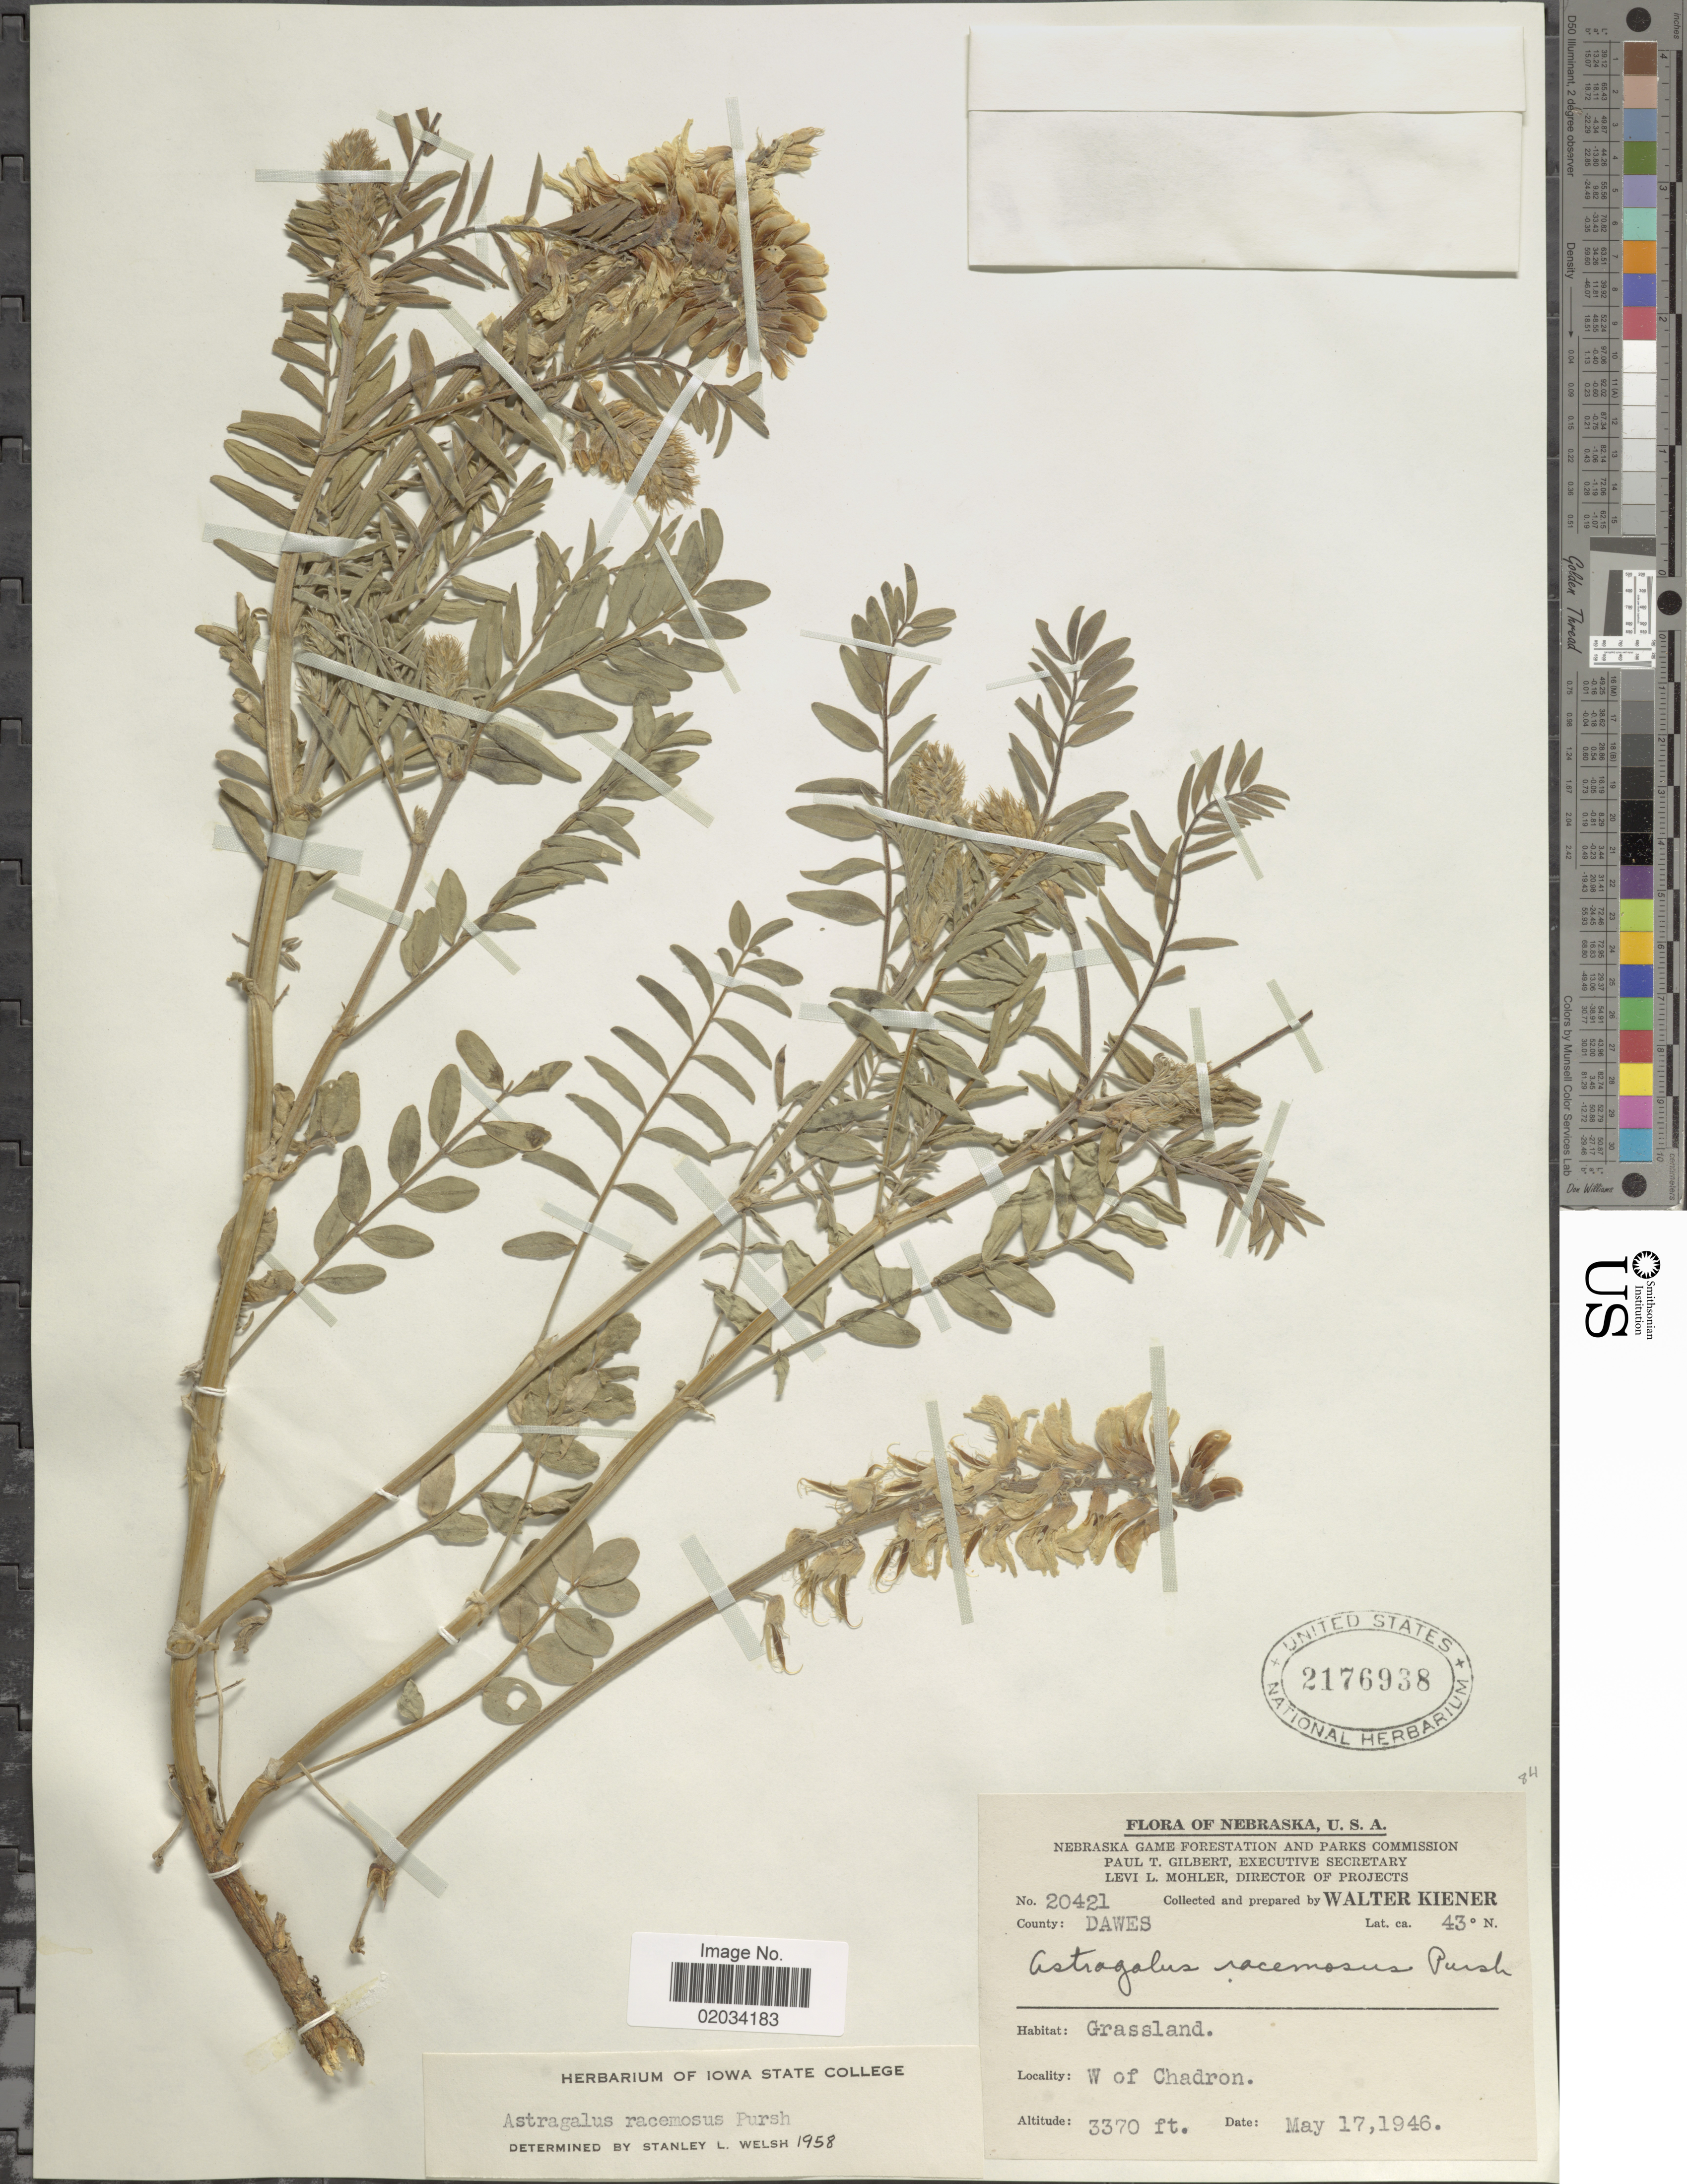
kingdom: Plantae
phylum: Tracheophyta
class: Magnoliopsida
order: Fabales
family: Fabaceae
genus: Astragalus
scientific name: Astragalus racemosus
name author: Pursh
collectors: W. Kiener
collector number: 20421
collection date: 1946-05-17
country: United States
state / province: Nebraska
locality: County : Dawes, W of Chadron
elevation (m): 1027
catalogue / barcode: US 2176938